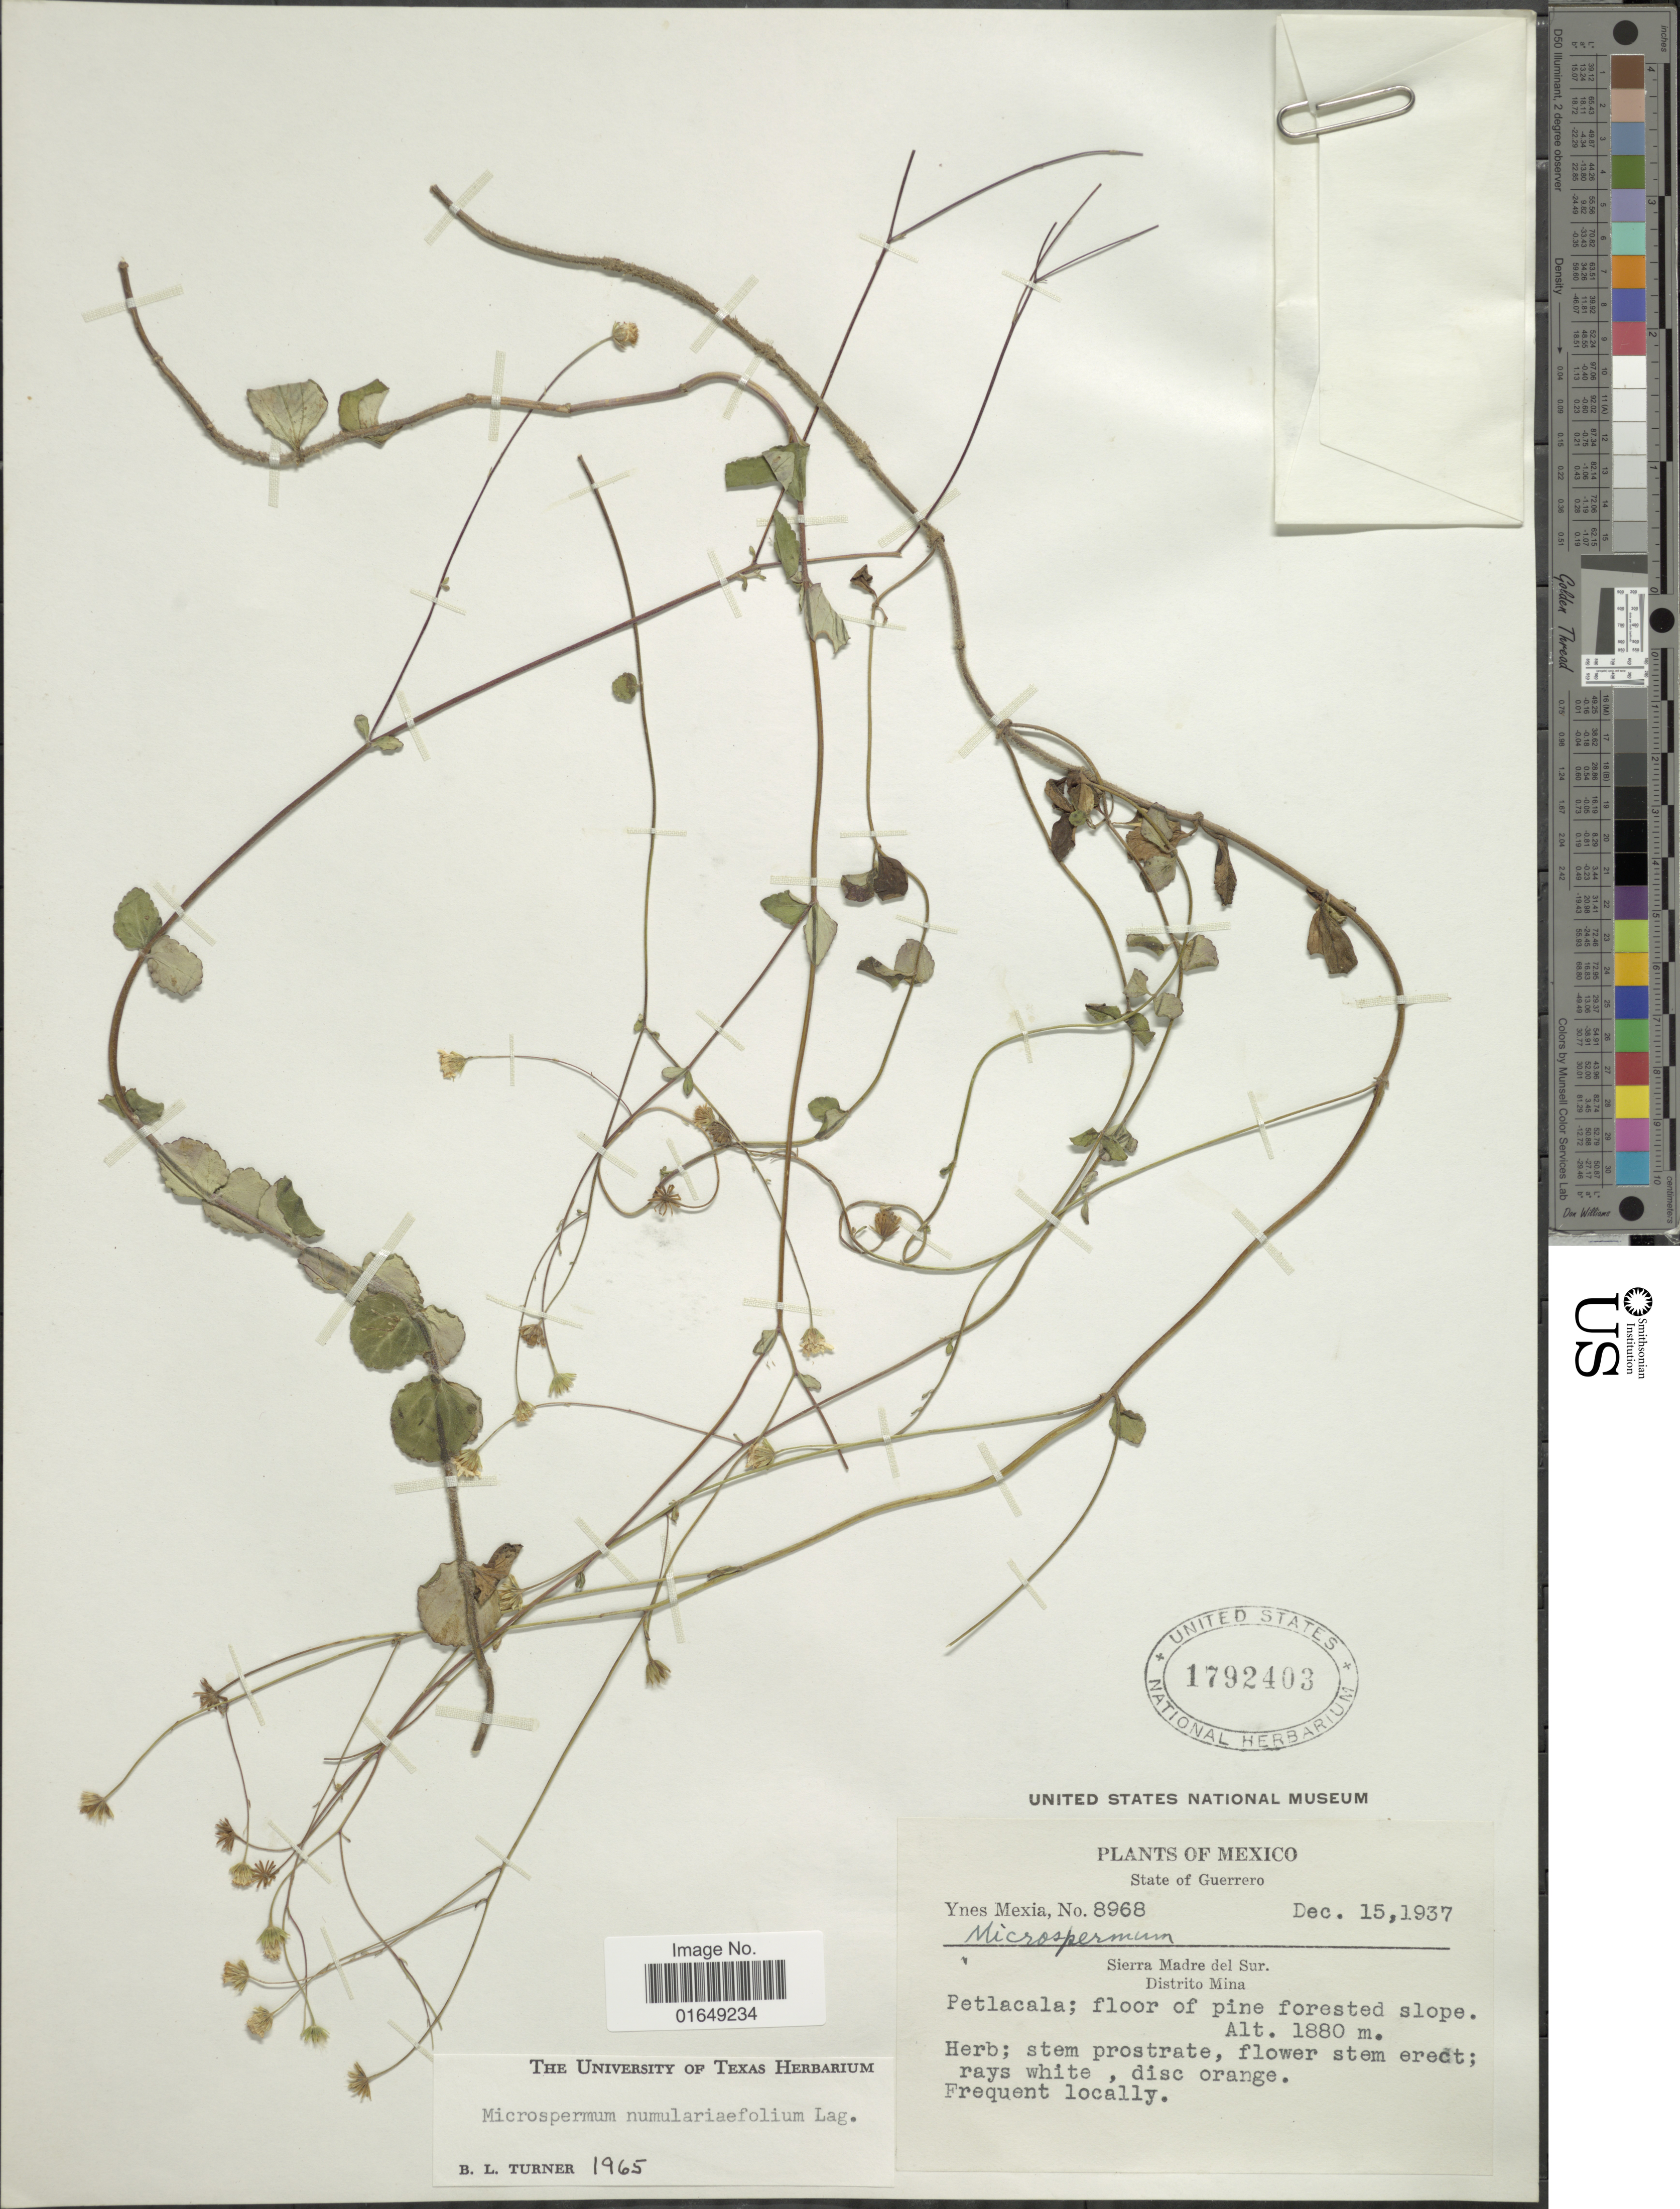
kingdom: Plantae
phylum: Tracheophyta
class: Magnoliopsida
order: Asterales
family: Asteraceae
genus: Microspermum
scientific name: Microspermum numulariaefolium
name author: Lag.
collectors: Y. Mexia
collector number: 8968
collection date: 1937-12-15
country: Mexico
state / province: Guerrero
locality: Sierra Madre del Sur. Distrito Mina, Petlacala; floor of pine forested slope.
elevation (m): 1880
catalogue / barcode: US 1792403